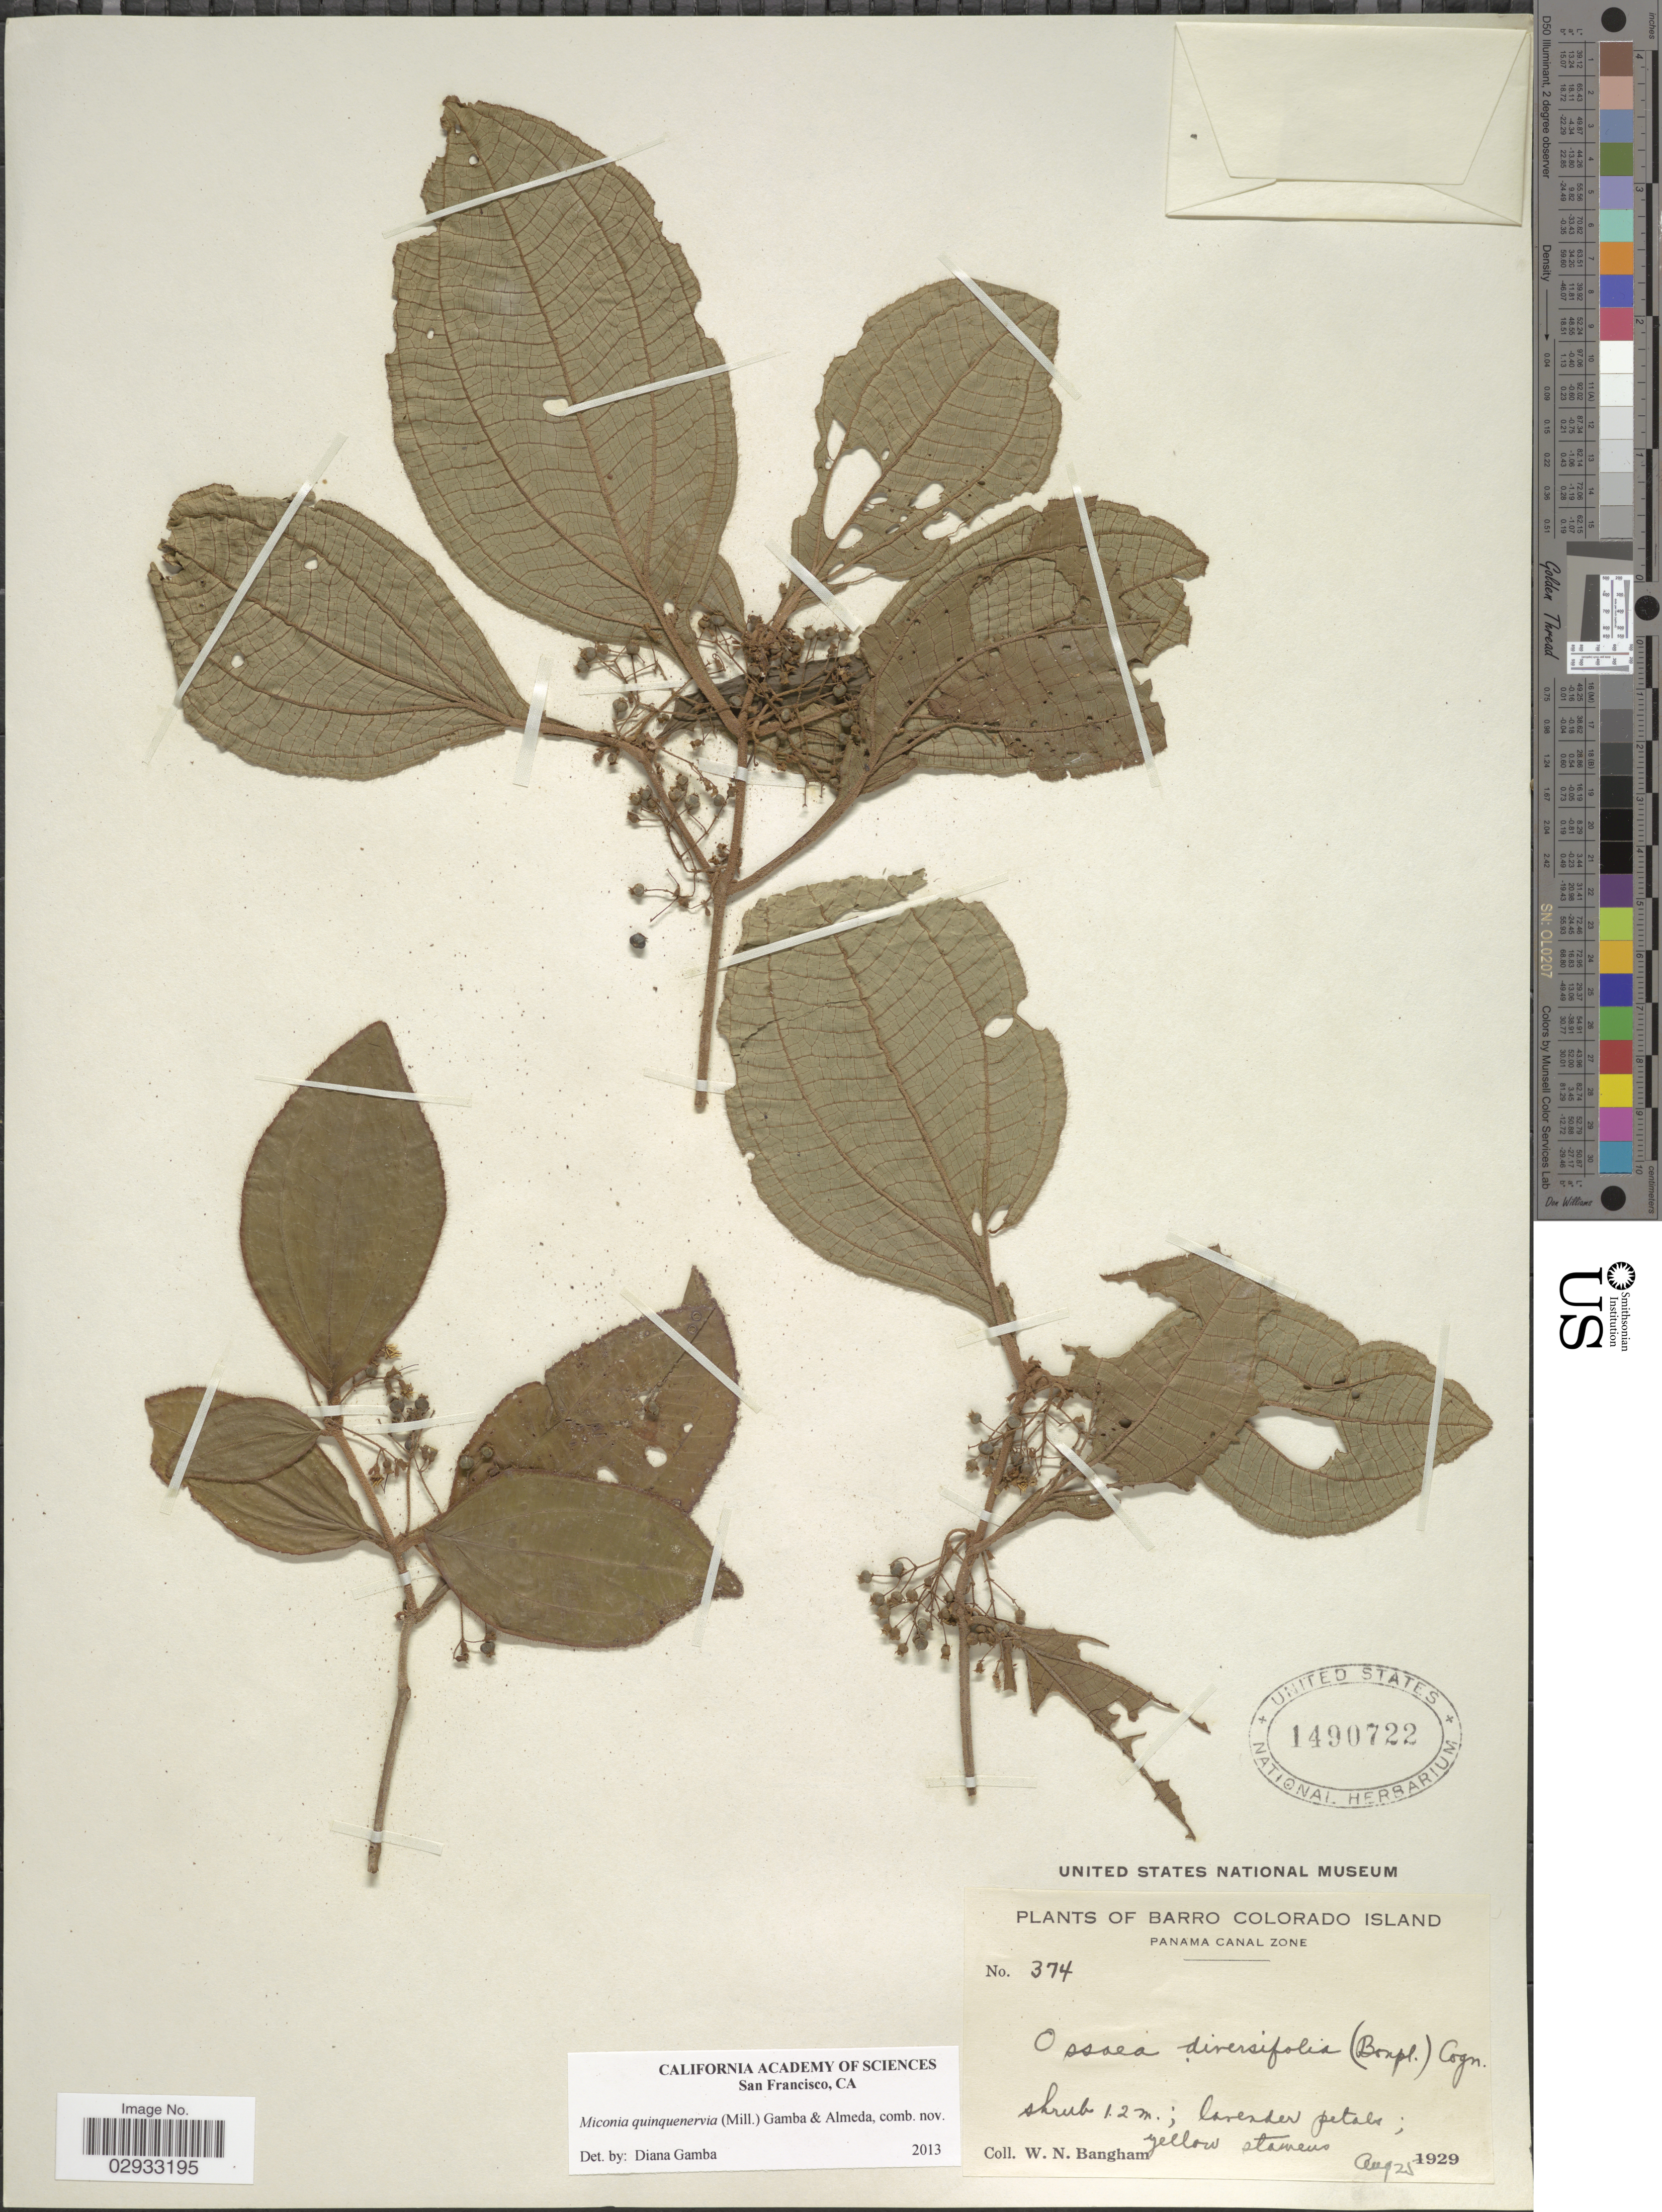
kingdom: Plantae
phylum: Tracheophyta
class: Magnoliopsida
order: Myrtales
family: Melastomataceae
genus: Miconia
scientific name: Miconia quinquenervia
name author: (Mill.) Gamba & Almeda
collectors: W. Bangham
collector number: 374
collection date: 1929-08-25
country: Panama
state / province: Panamá Oeste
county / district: Canal Zone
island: Barro Colorado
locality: Barro Colorado Island. Panama Canal Zone.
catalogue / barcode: US 1490722